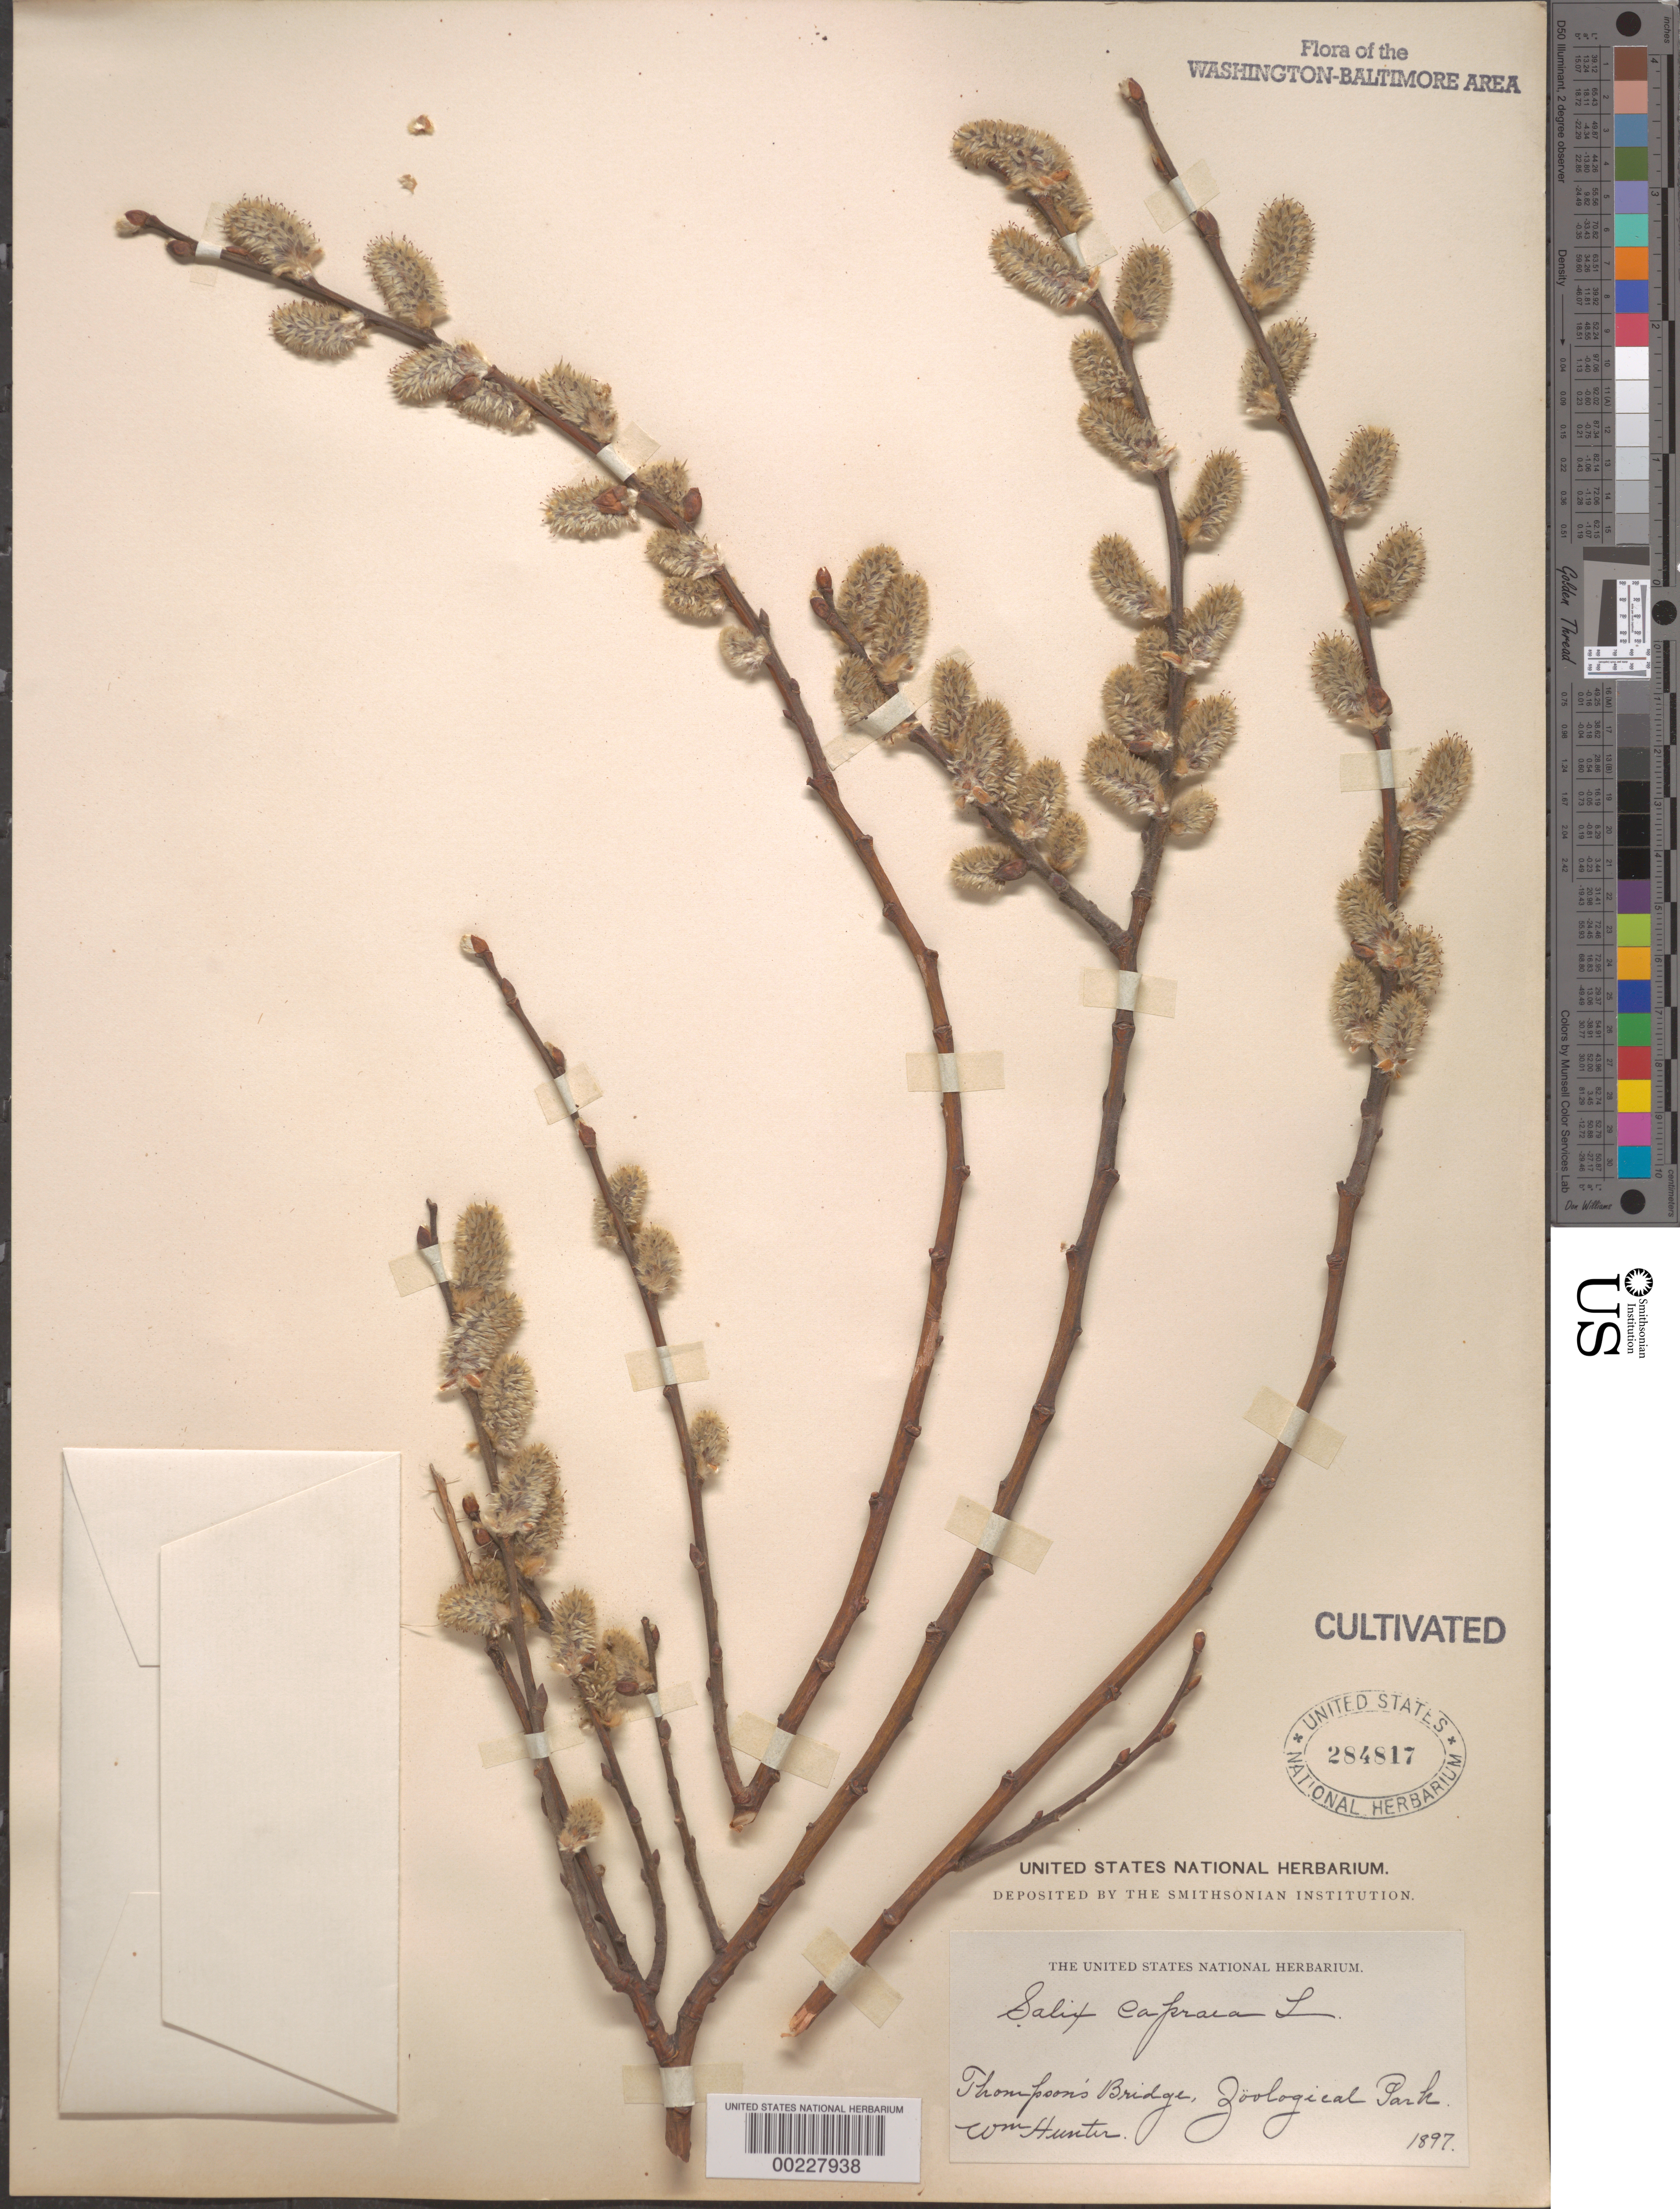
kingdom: Plantae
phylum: Tracheophyta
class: Magnoliopsida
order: Malpighiales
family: Salicaceae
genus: Salix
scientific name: Salix caprea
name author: L.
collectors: W. Hunter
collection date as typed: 1897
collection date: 1897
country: United States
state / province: District of Columbia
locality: Thompson's Bridge, Zoological Park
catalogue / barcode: US 284817